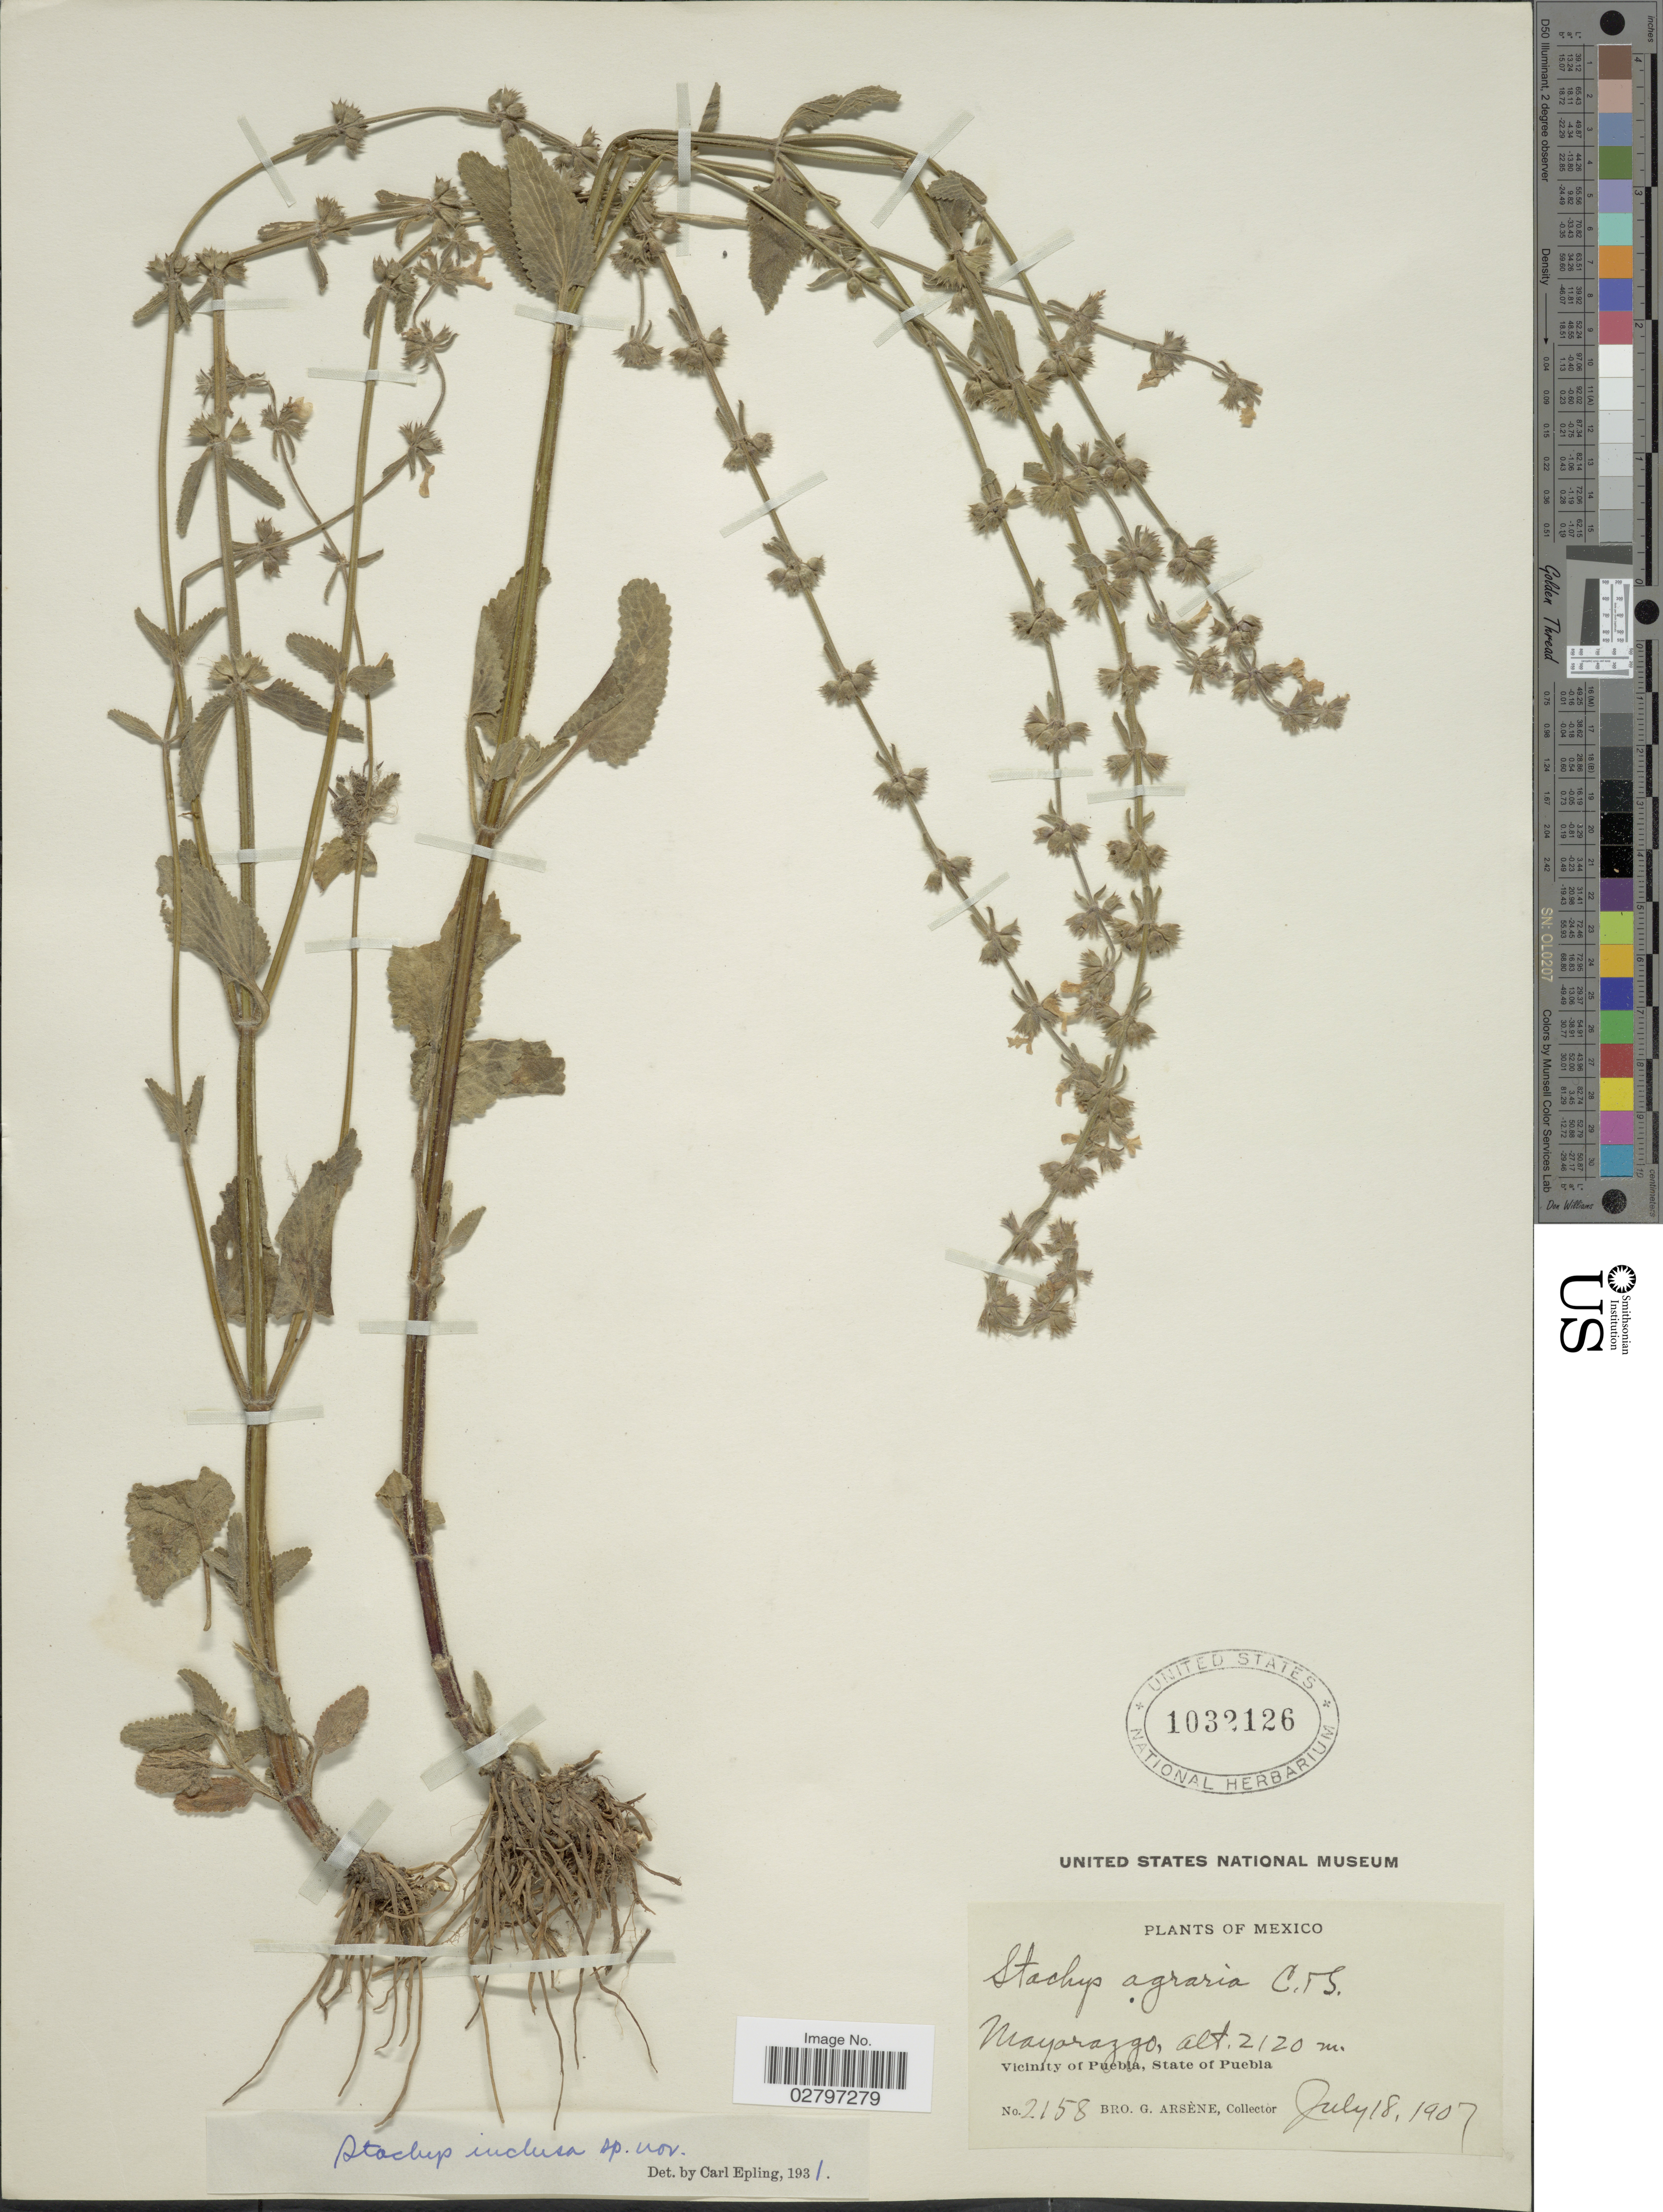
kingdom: Plantae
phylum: Tracheophyta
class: Magnoliopsida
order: Lamiales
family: Lamiaceae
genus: Stachys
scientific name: Stachys inclusa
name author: Epling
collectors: Bro. G. Arsène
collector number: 2158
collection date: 1907-07-18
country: Mexico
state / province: Puebla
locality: Mayorazgo, Vicinity of Puebla.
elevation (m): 2120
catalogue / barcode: US 1032126